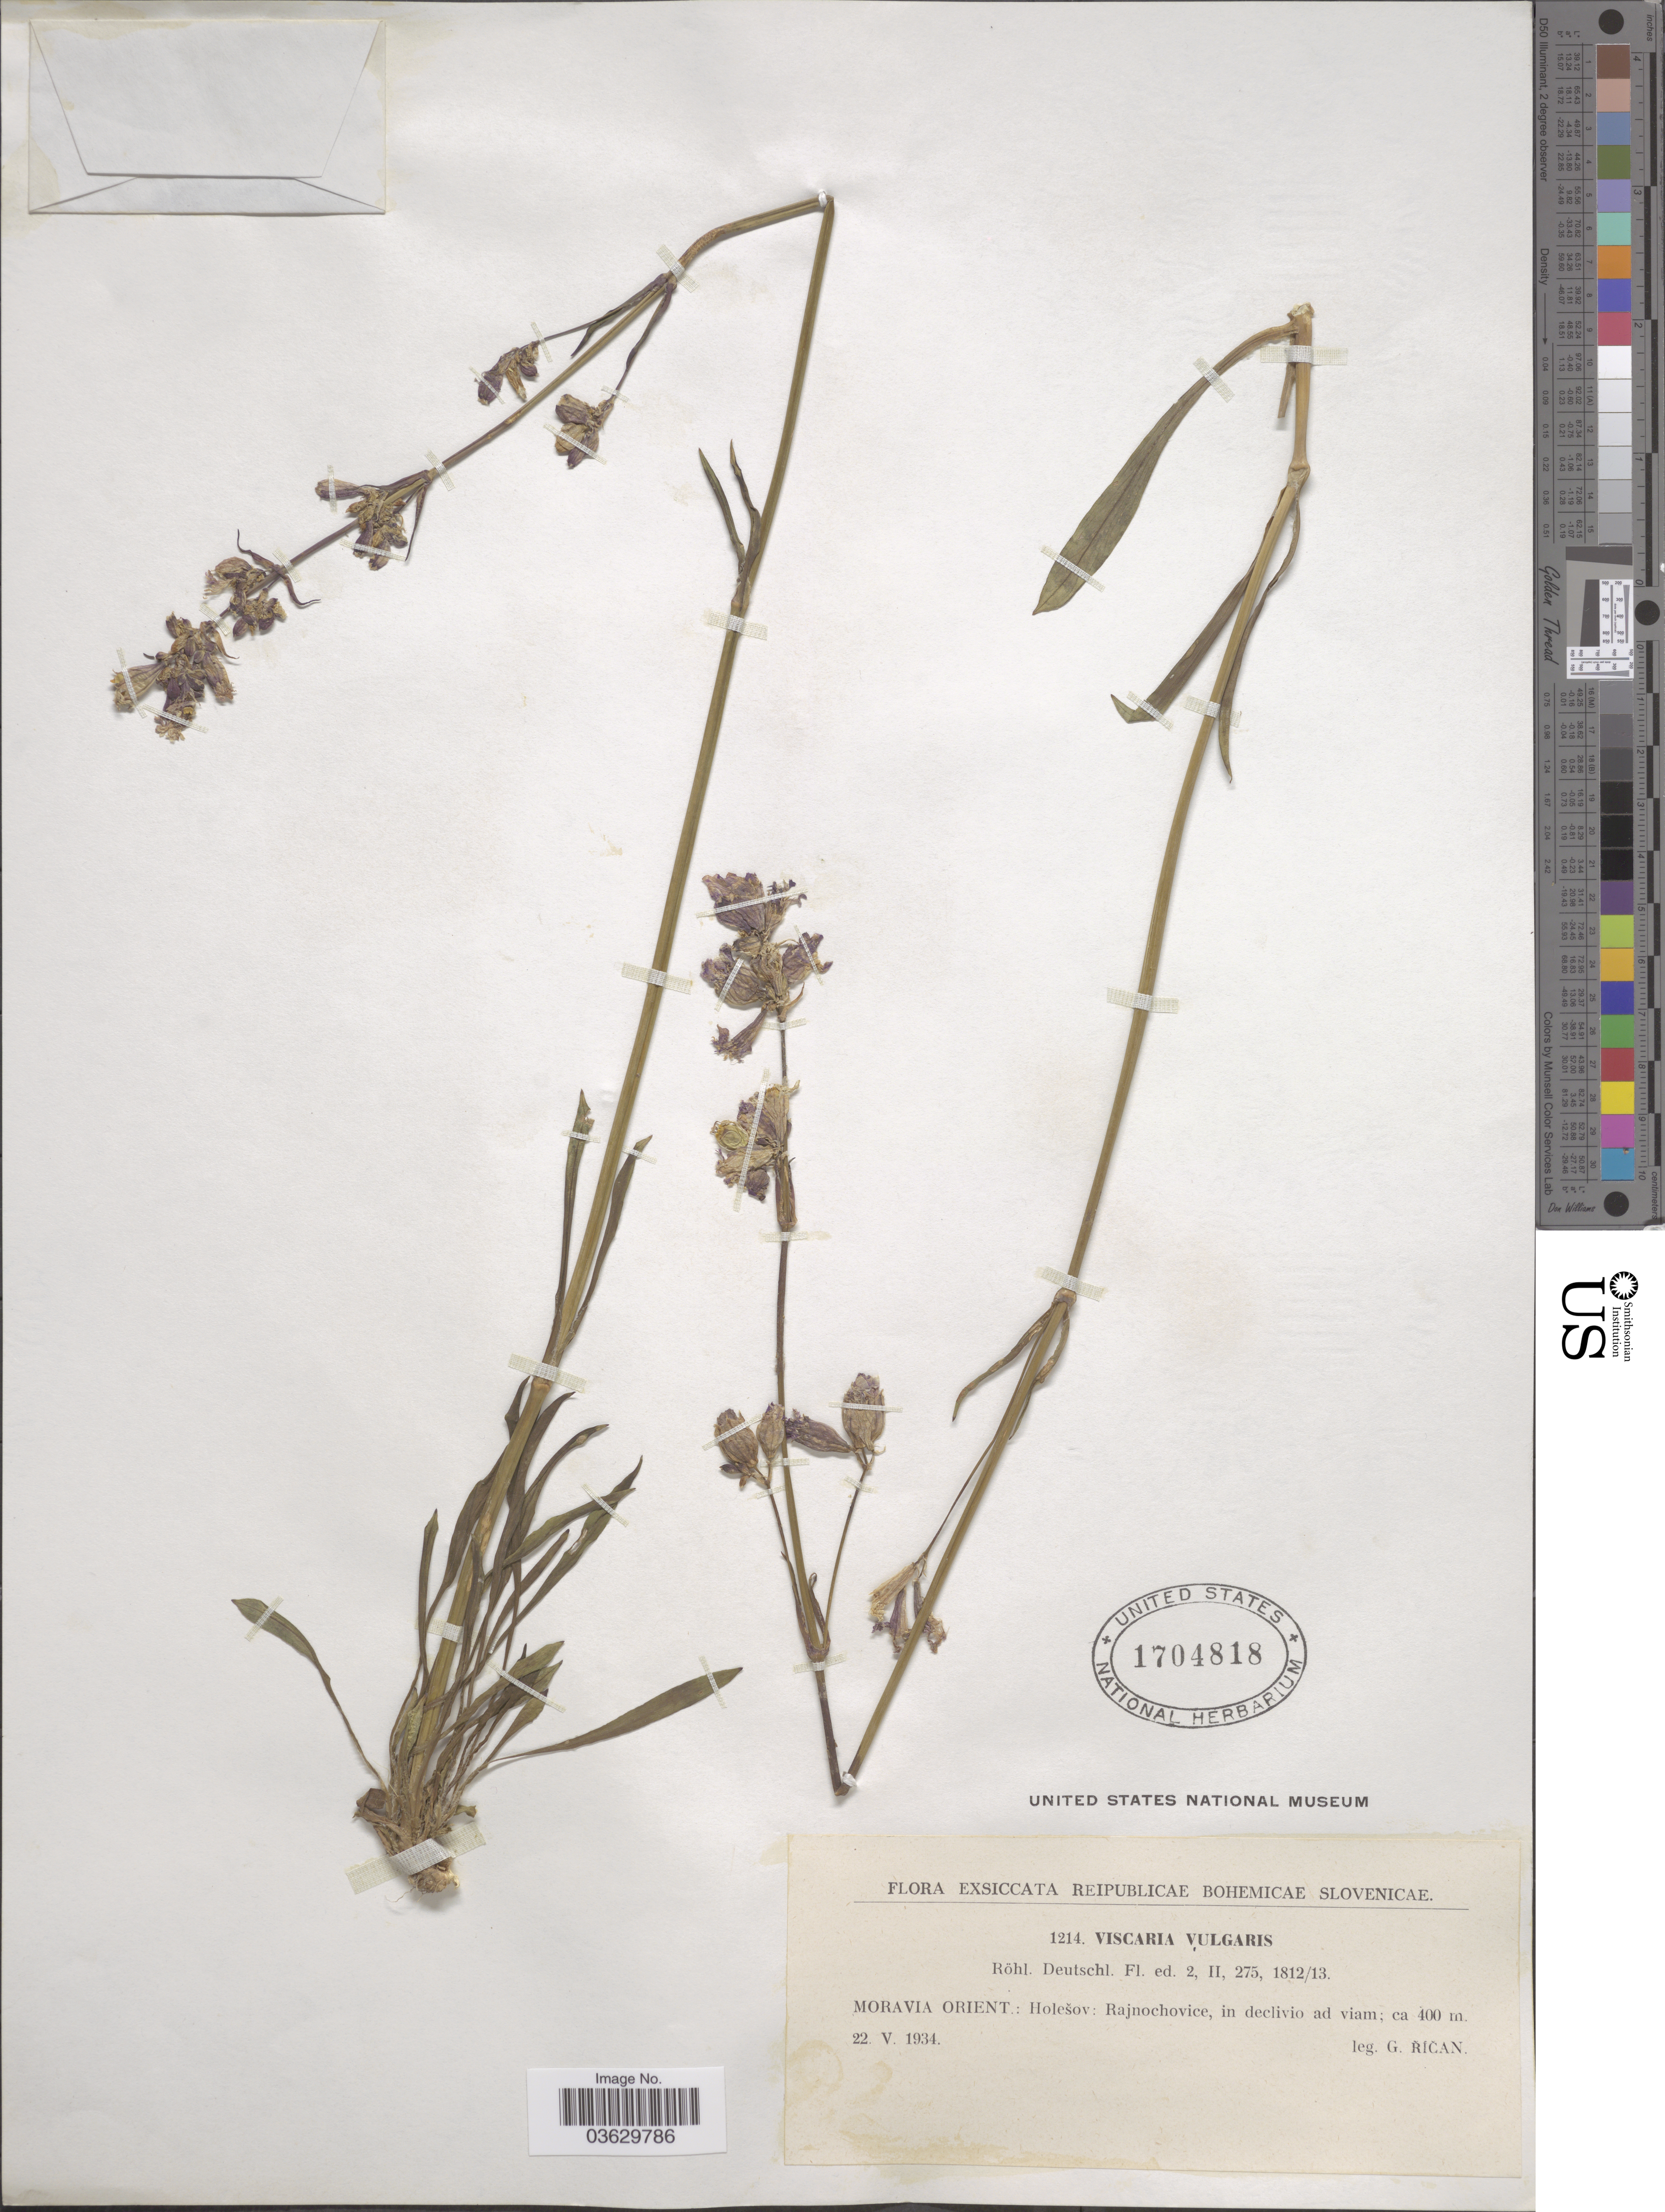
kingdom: Plantae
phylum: Tracheophyta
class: Magnoliopsida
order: Caryophyllales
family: Caryophyllaceae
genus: Viscaria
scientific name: Viscaria vulgaris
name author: Bernh.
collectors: G. Rican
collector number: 1214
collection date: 1934-05-22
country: Czechia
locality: Reipublicae Bohemicae Slovenicae. Moravia Orient.: Holešov: Rajnochovice, in declivio ad viam.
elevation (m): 400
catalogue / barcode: US 1704818